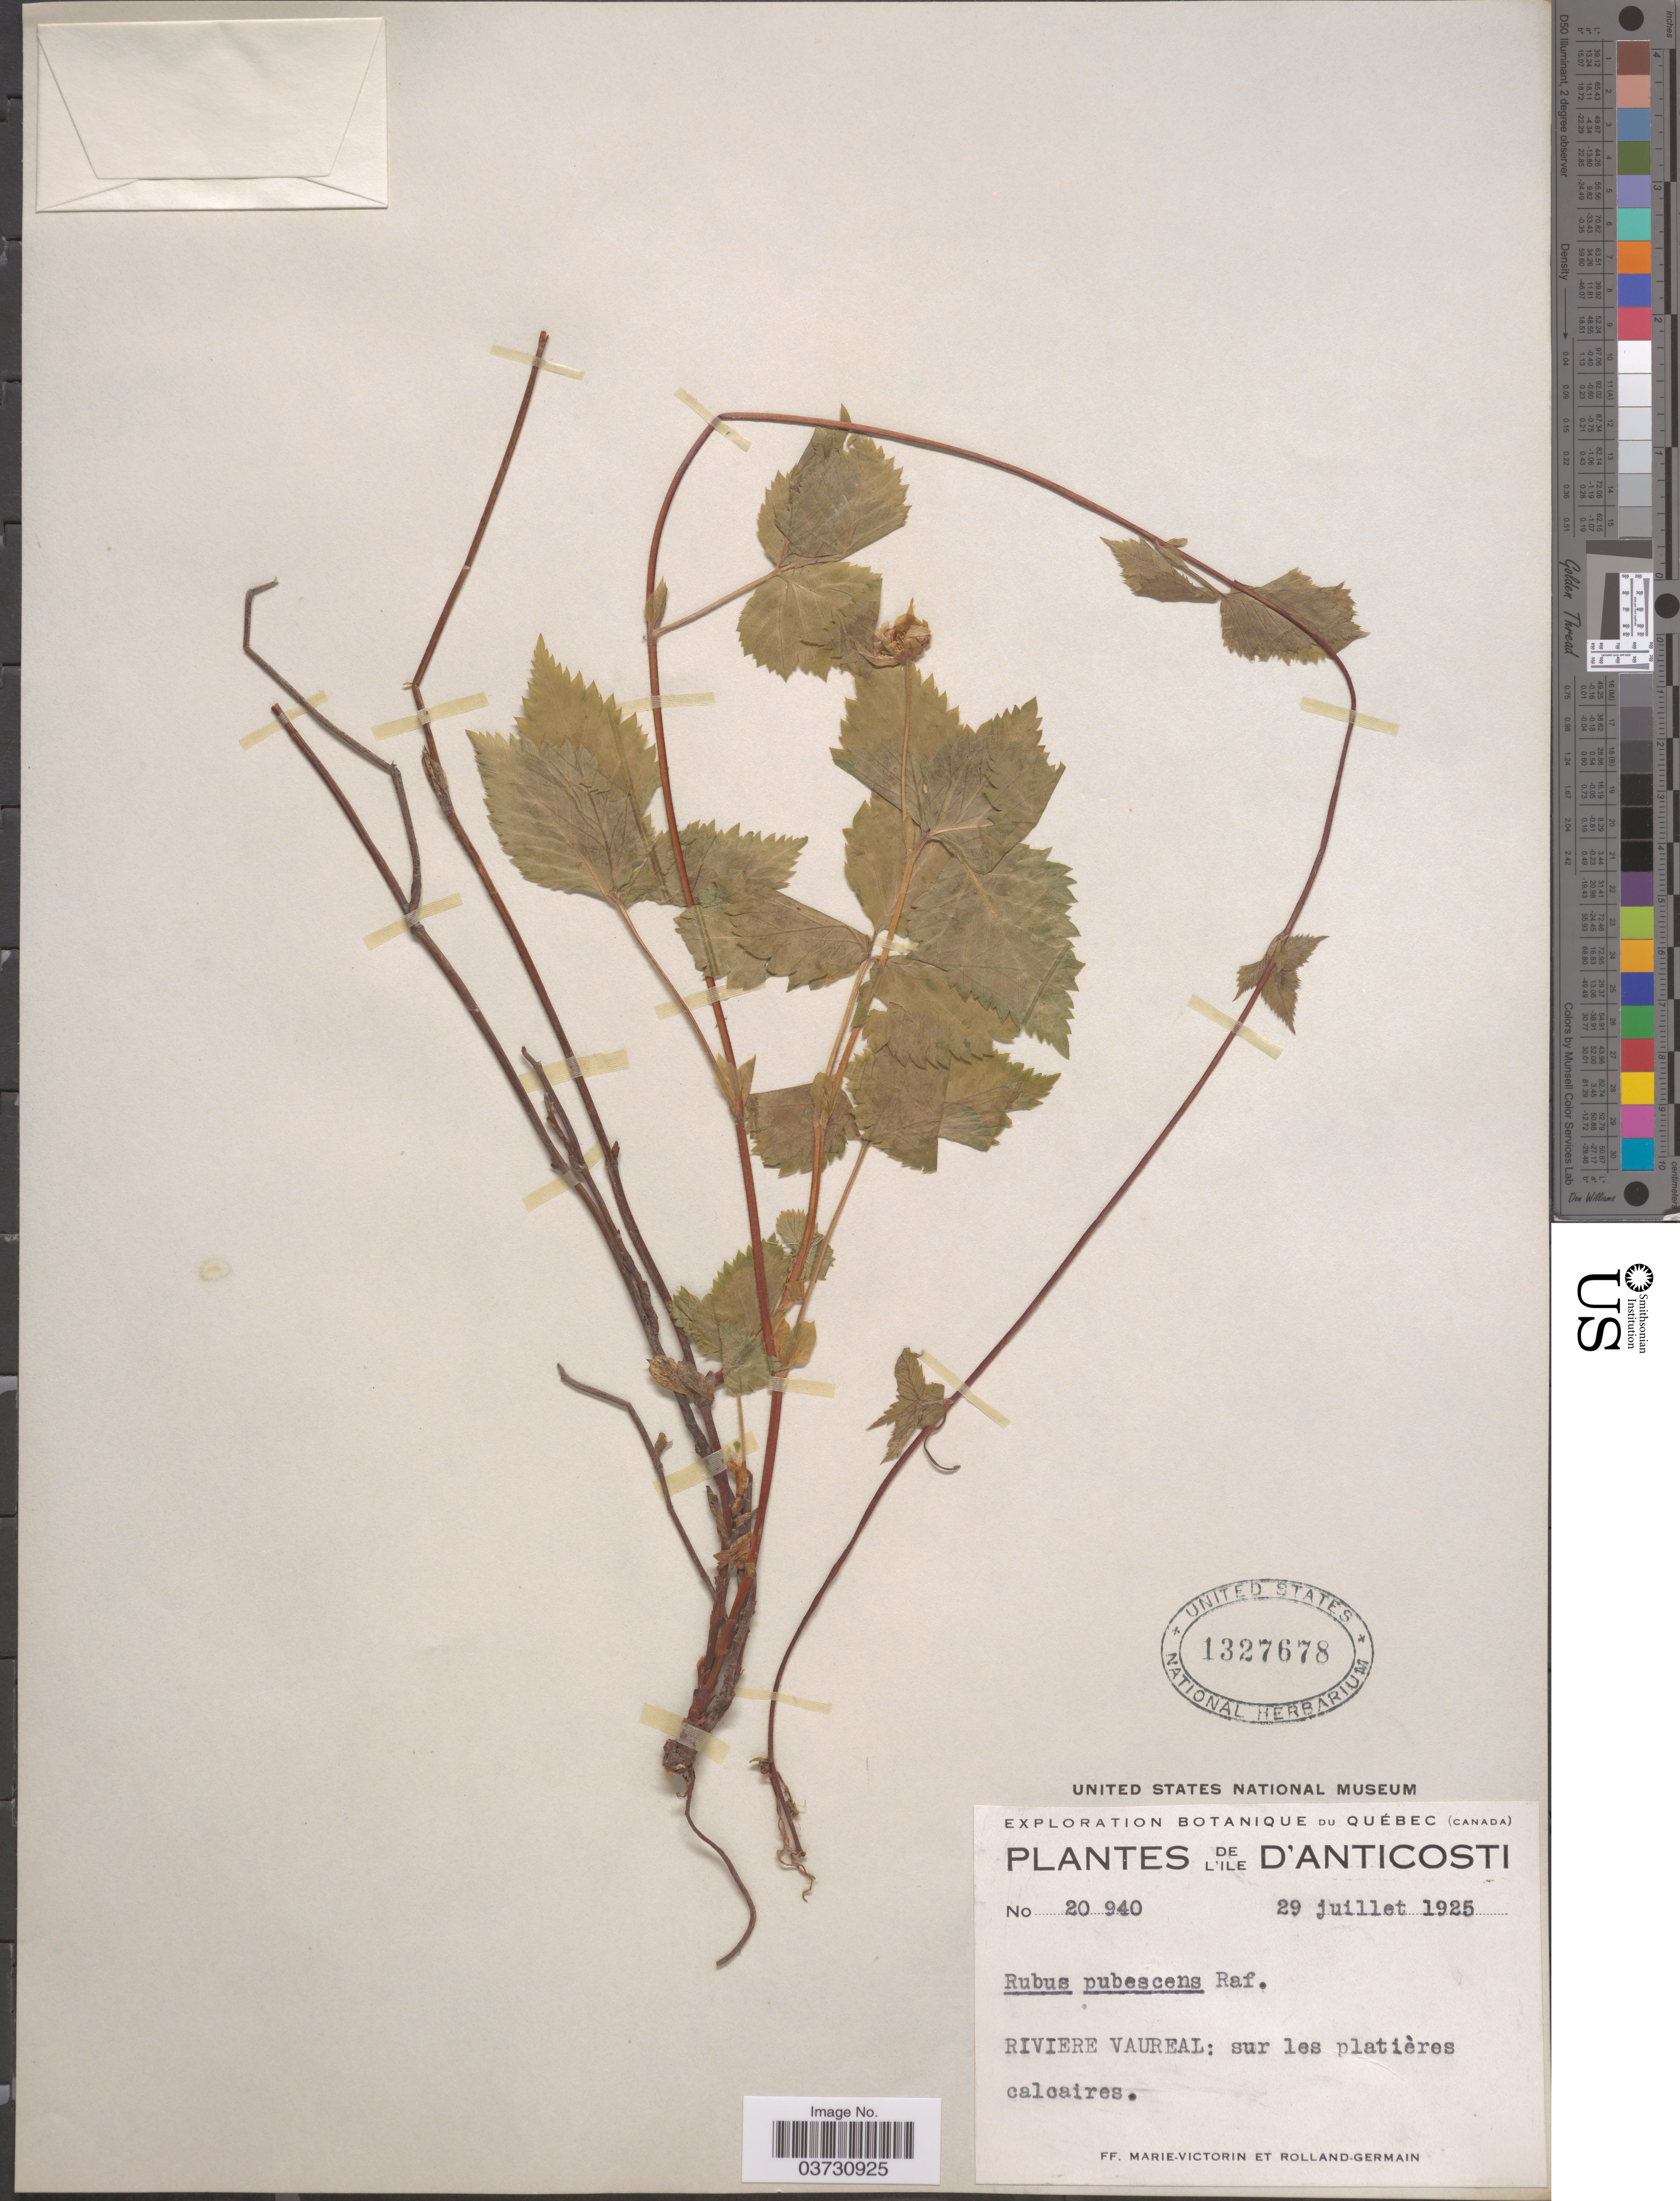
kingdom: Plantae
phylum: Tracheophyta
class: Magnoliopsida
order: Rosales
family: Rosaceae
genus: Rubus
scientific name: Rubus pubescens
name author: Raf.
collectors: F. Marie-Victorin & Rolland-Germain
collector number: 20940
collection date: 1925-07-29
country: Canada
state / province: Quebec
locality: De L'ile D'Anticosti. Riviere Vaureal: sur les platières calcaires.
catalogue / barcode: US 1327678